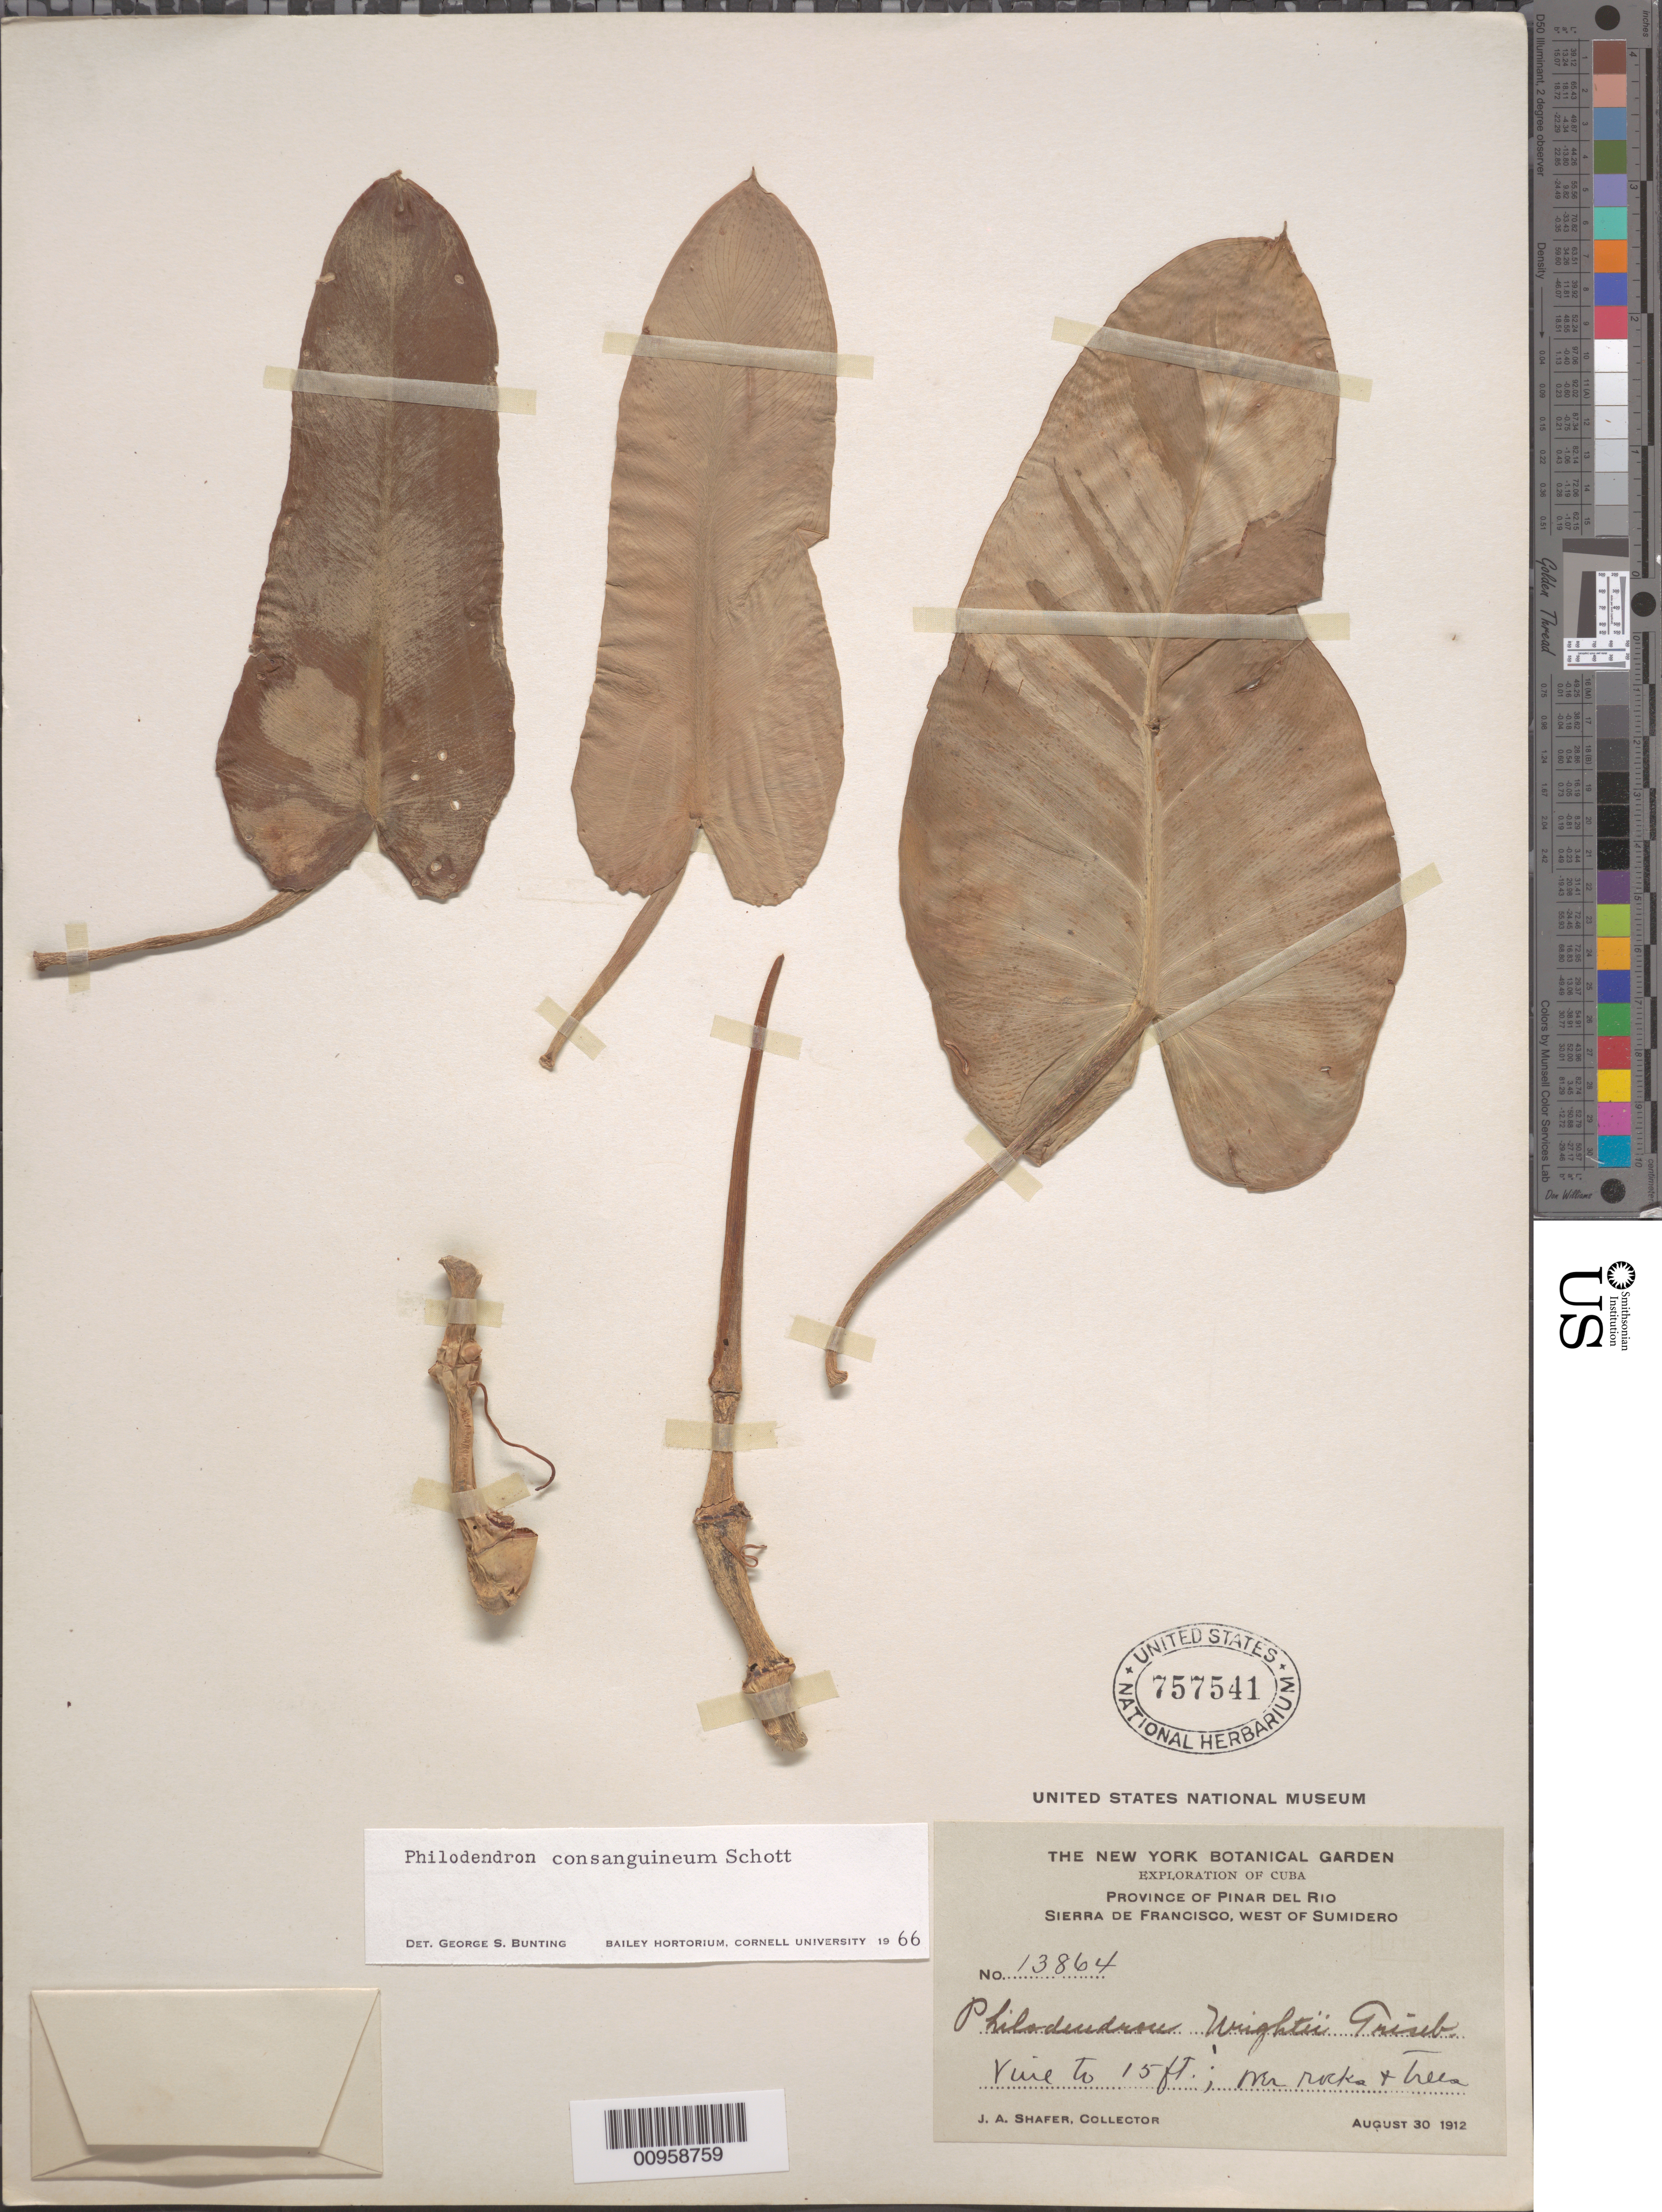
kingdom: Plantae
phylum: Tracheophyta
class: Liliopsida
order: Alismatales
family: Araceae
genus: Philodendron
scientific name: Philodendron consanguineum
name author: Schott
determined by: Bunting, G. S.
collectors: J. A. Shafer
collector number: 13864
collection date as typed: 30 Aug 1912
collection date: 1912-08-30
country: Cuba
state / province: Pinar del Rio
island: Cuba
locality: Sierra de Francisco, west o Sumidero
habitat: Over rocks and trees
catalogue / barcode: US 757541